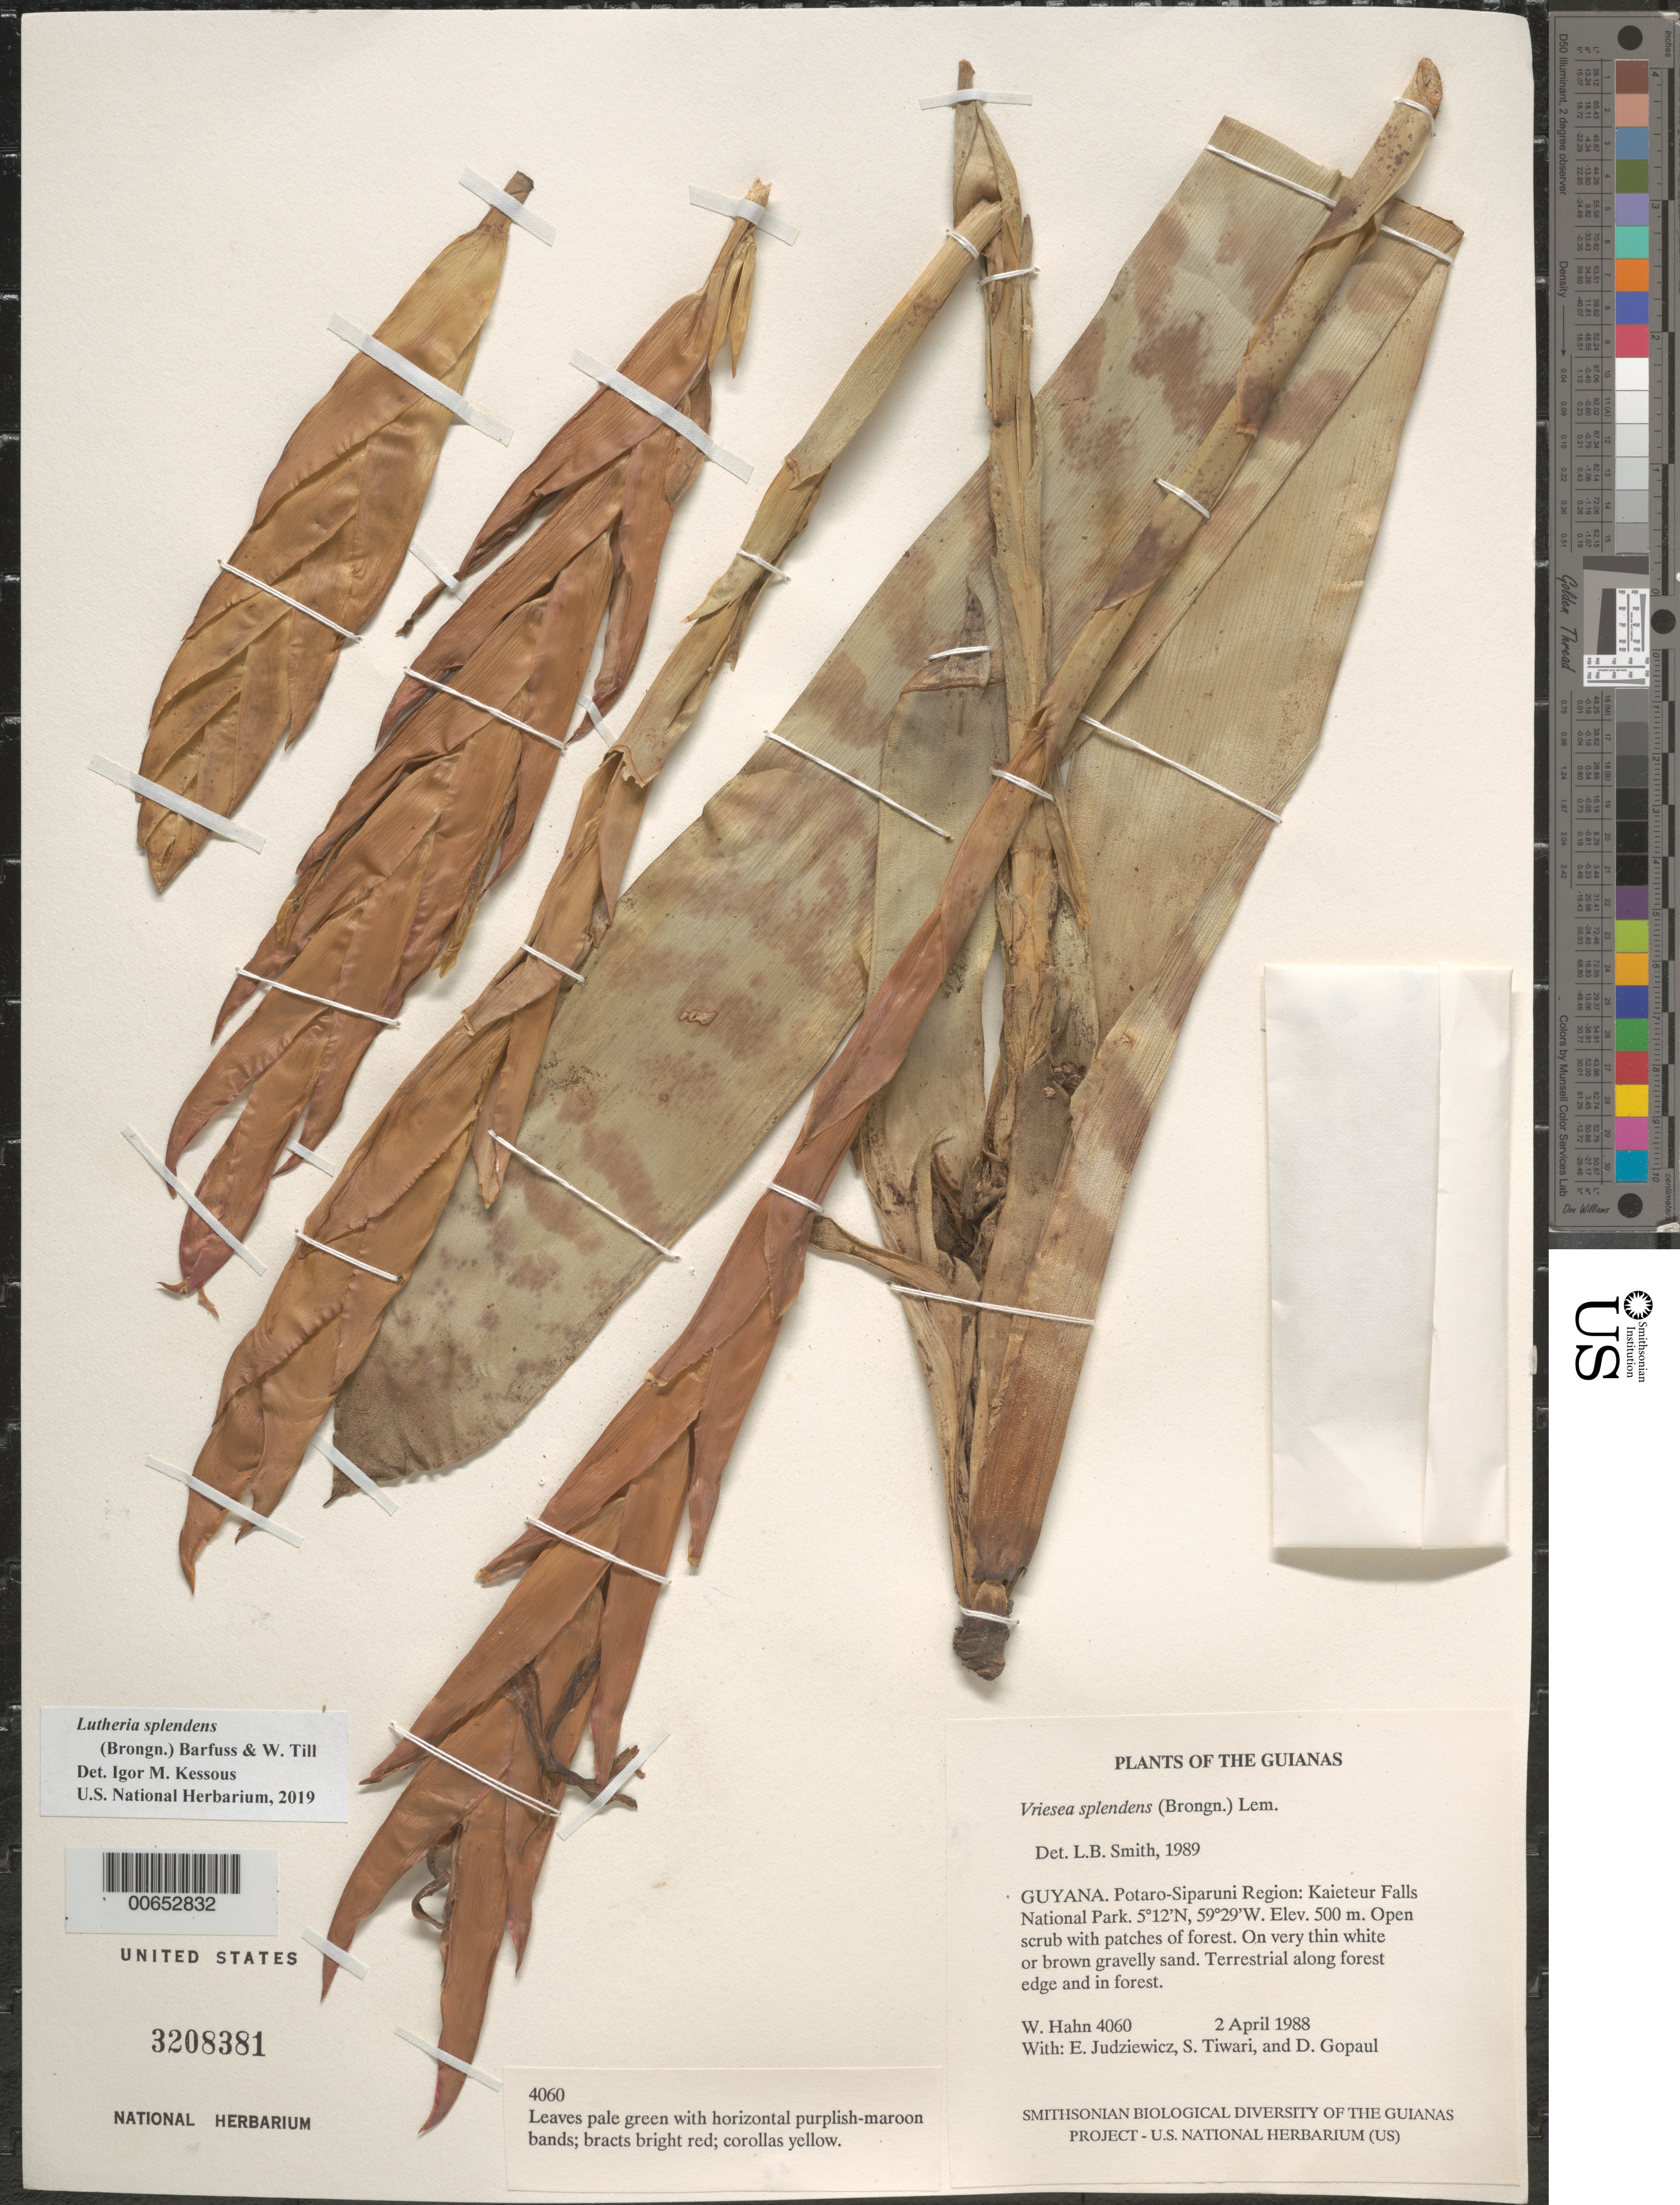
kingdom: Plantae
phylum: Tracheophyta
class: Liliopsida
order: Poales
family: Bromeliaceae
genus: Lutheria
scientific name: Lutheria splendens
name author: (Brongn.) W. Till & Barfuss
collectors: W. Hahn, E. Judziewicz, S. Tiwari & D. Gopaul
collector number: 4060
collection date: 1988-04-02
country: Guyana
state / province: Potaro-Siparuni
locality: The Guianas. Potaro-Siparuni Region: Kaieteur Falls National Park.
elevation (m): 500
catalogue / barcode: US 3208381